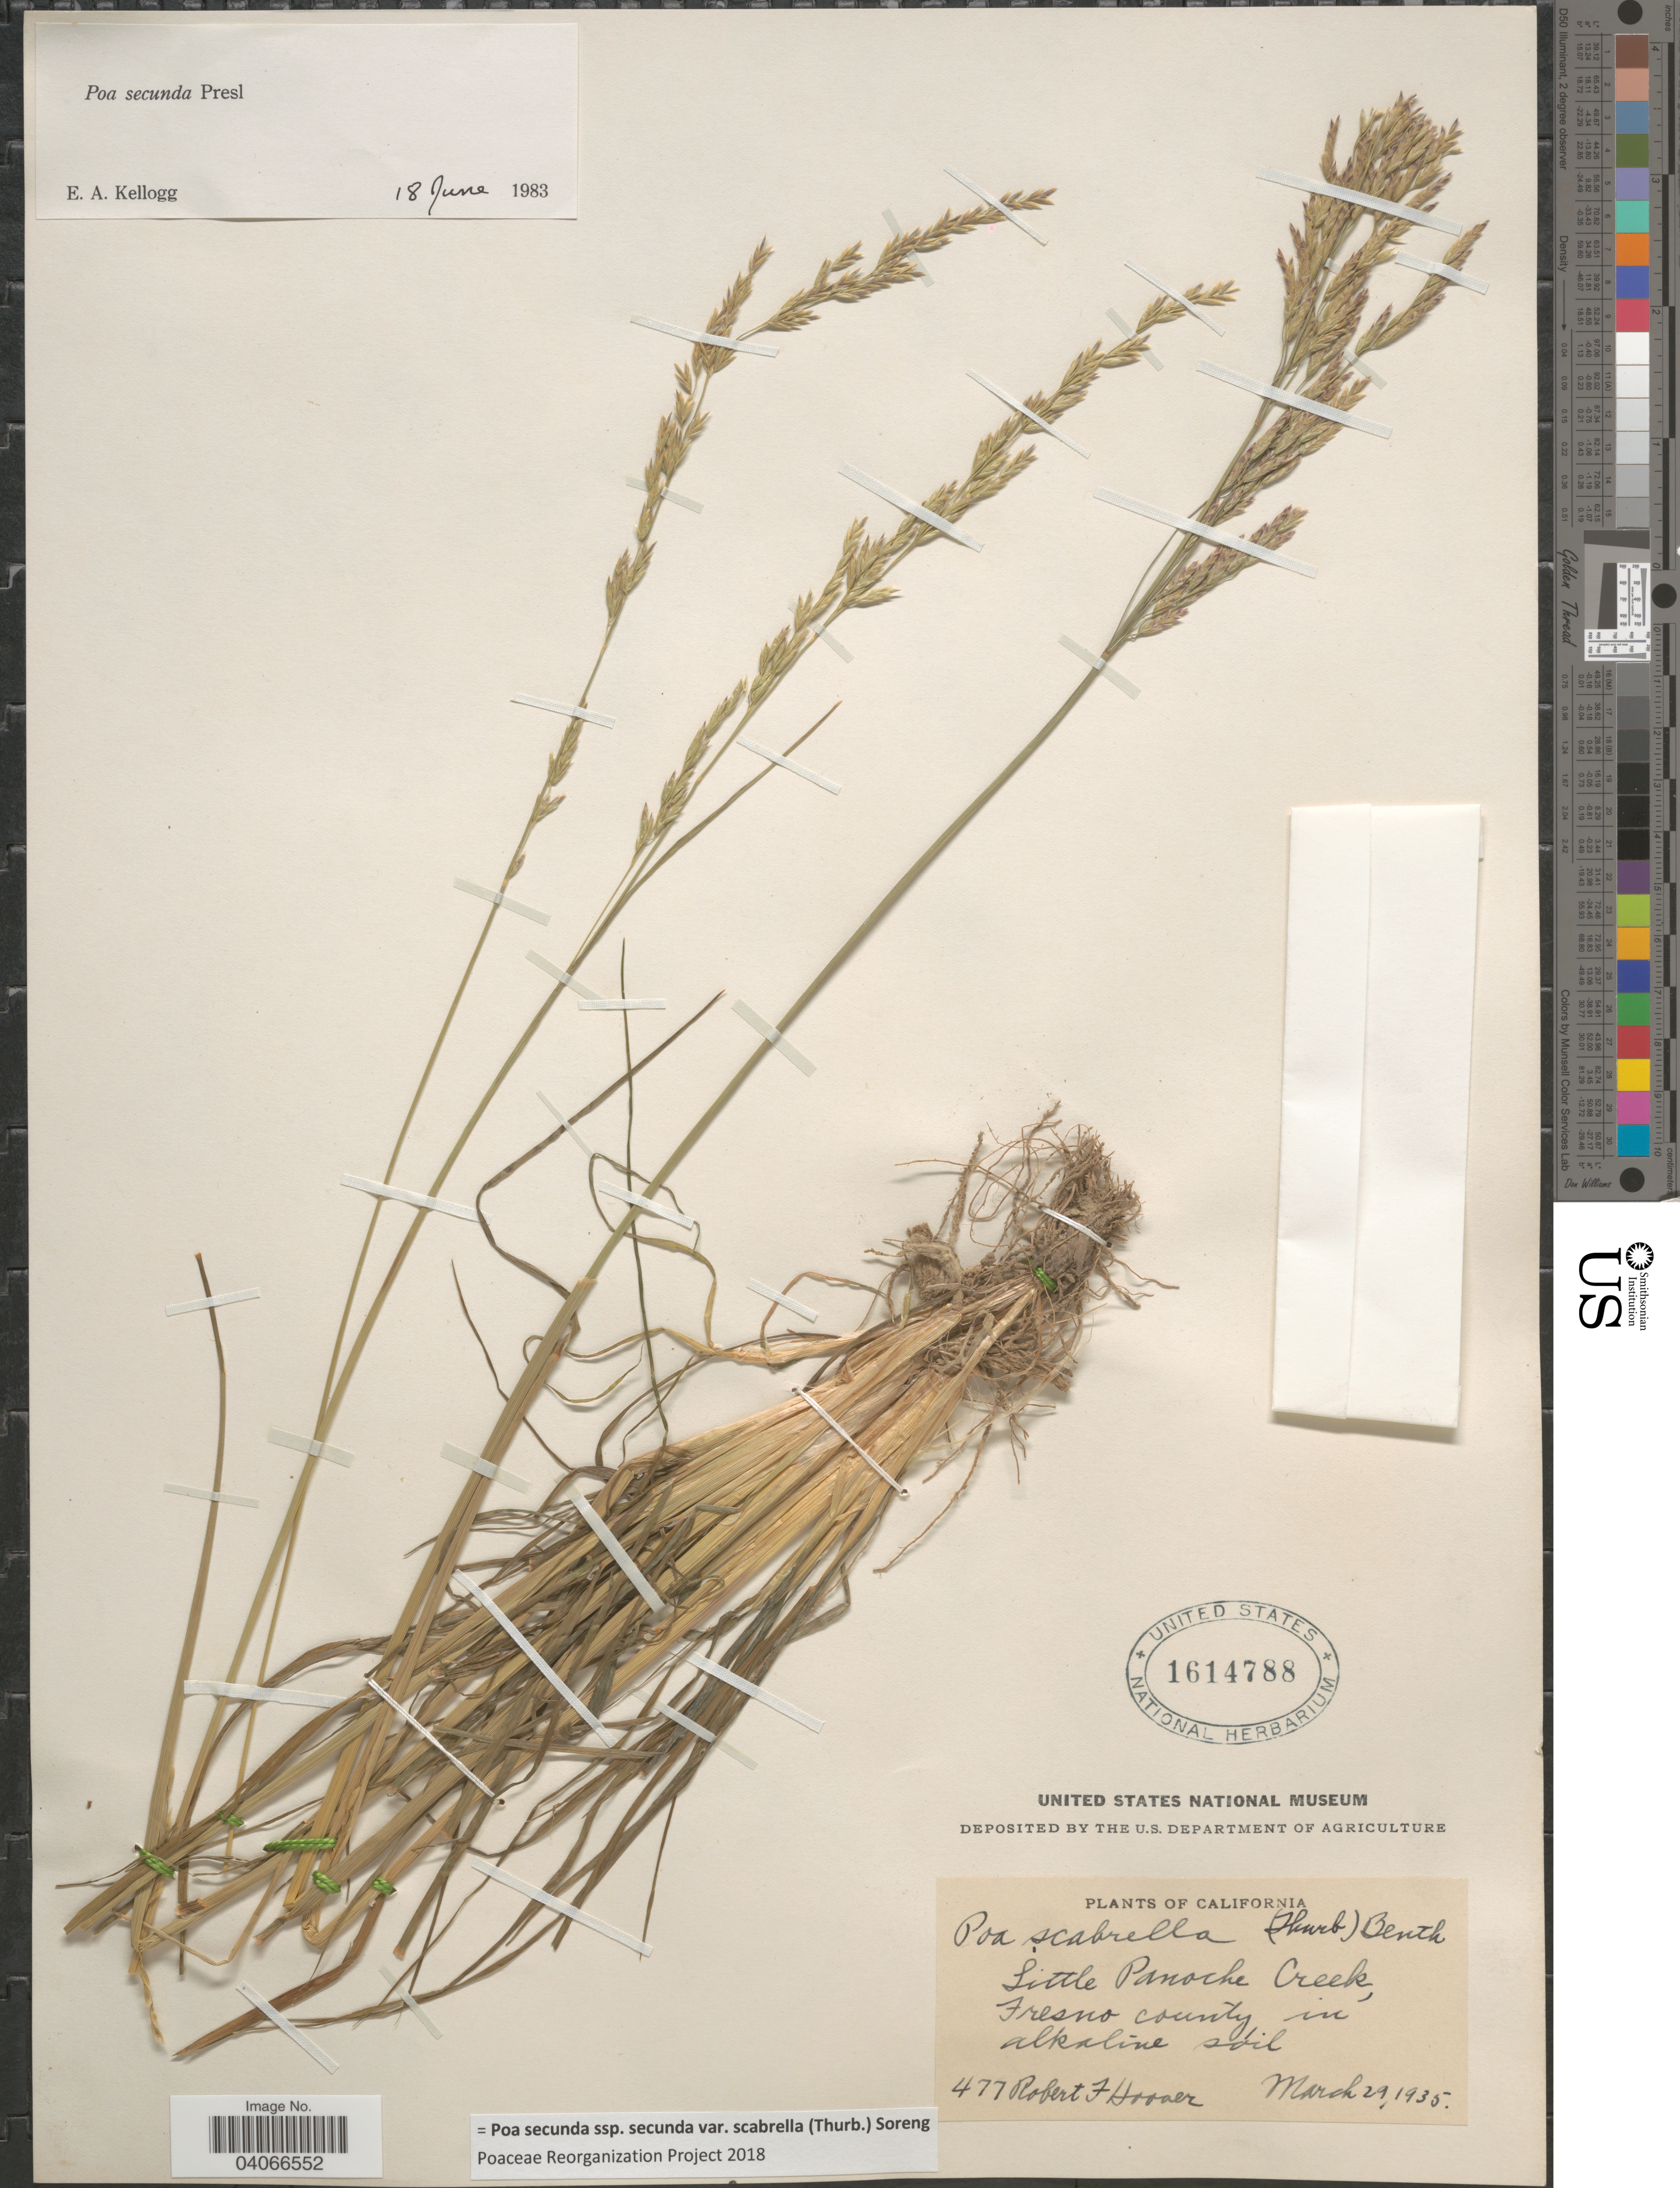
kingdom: Plantae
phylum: Tracheophyta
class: Liliopsida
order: Poales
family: Poaceae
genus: Poa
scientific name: Poa secunda subsp. secunda var. scabrella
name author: (Thurb.) Soreng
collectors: R. F. Hoover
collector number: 477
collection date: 1935-03-29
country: United States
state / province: California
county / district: Fresno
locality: Little Panoche Creek, Fresno County.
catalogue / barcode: US 1614788